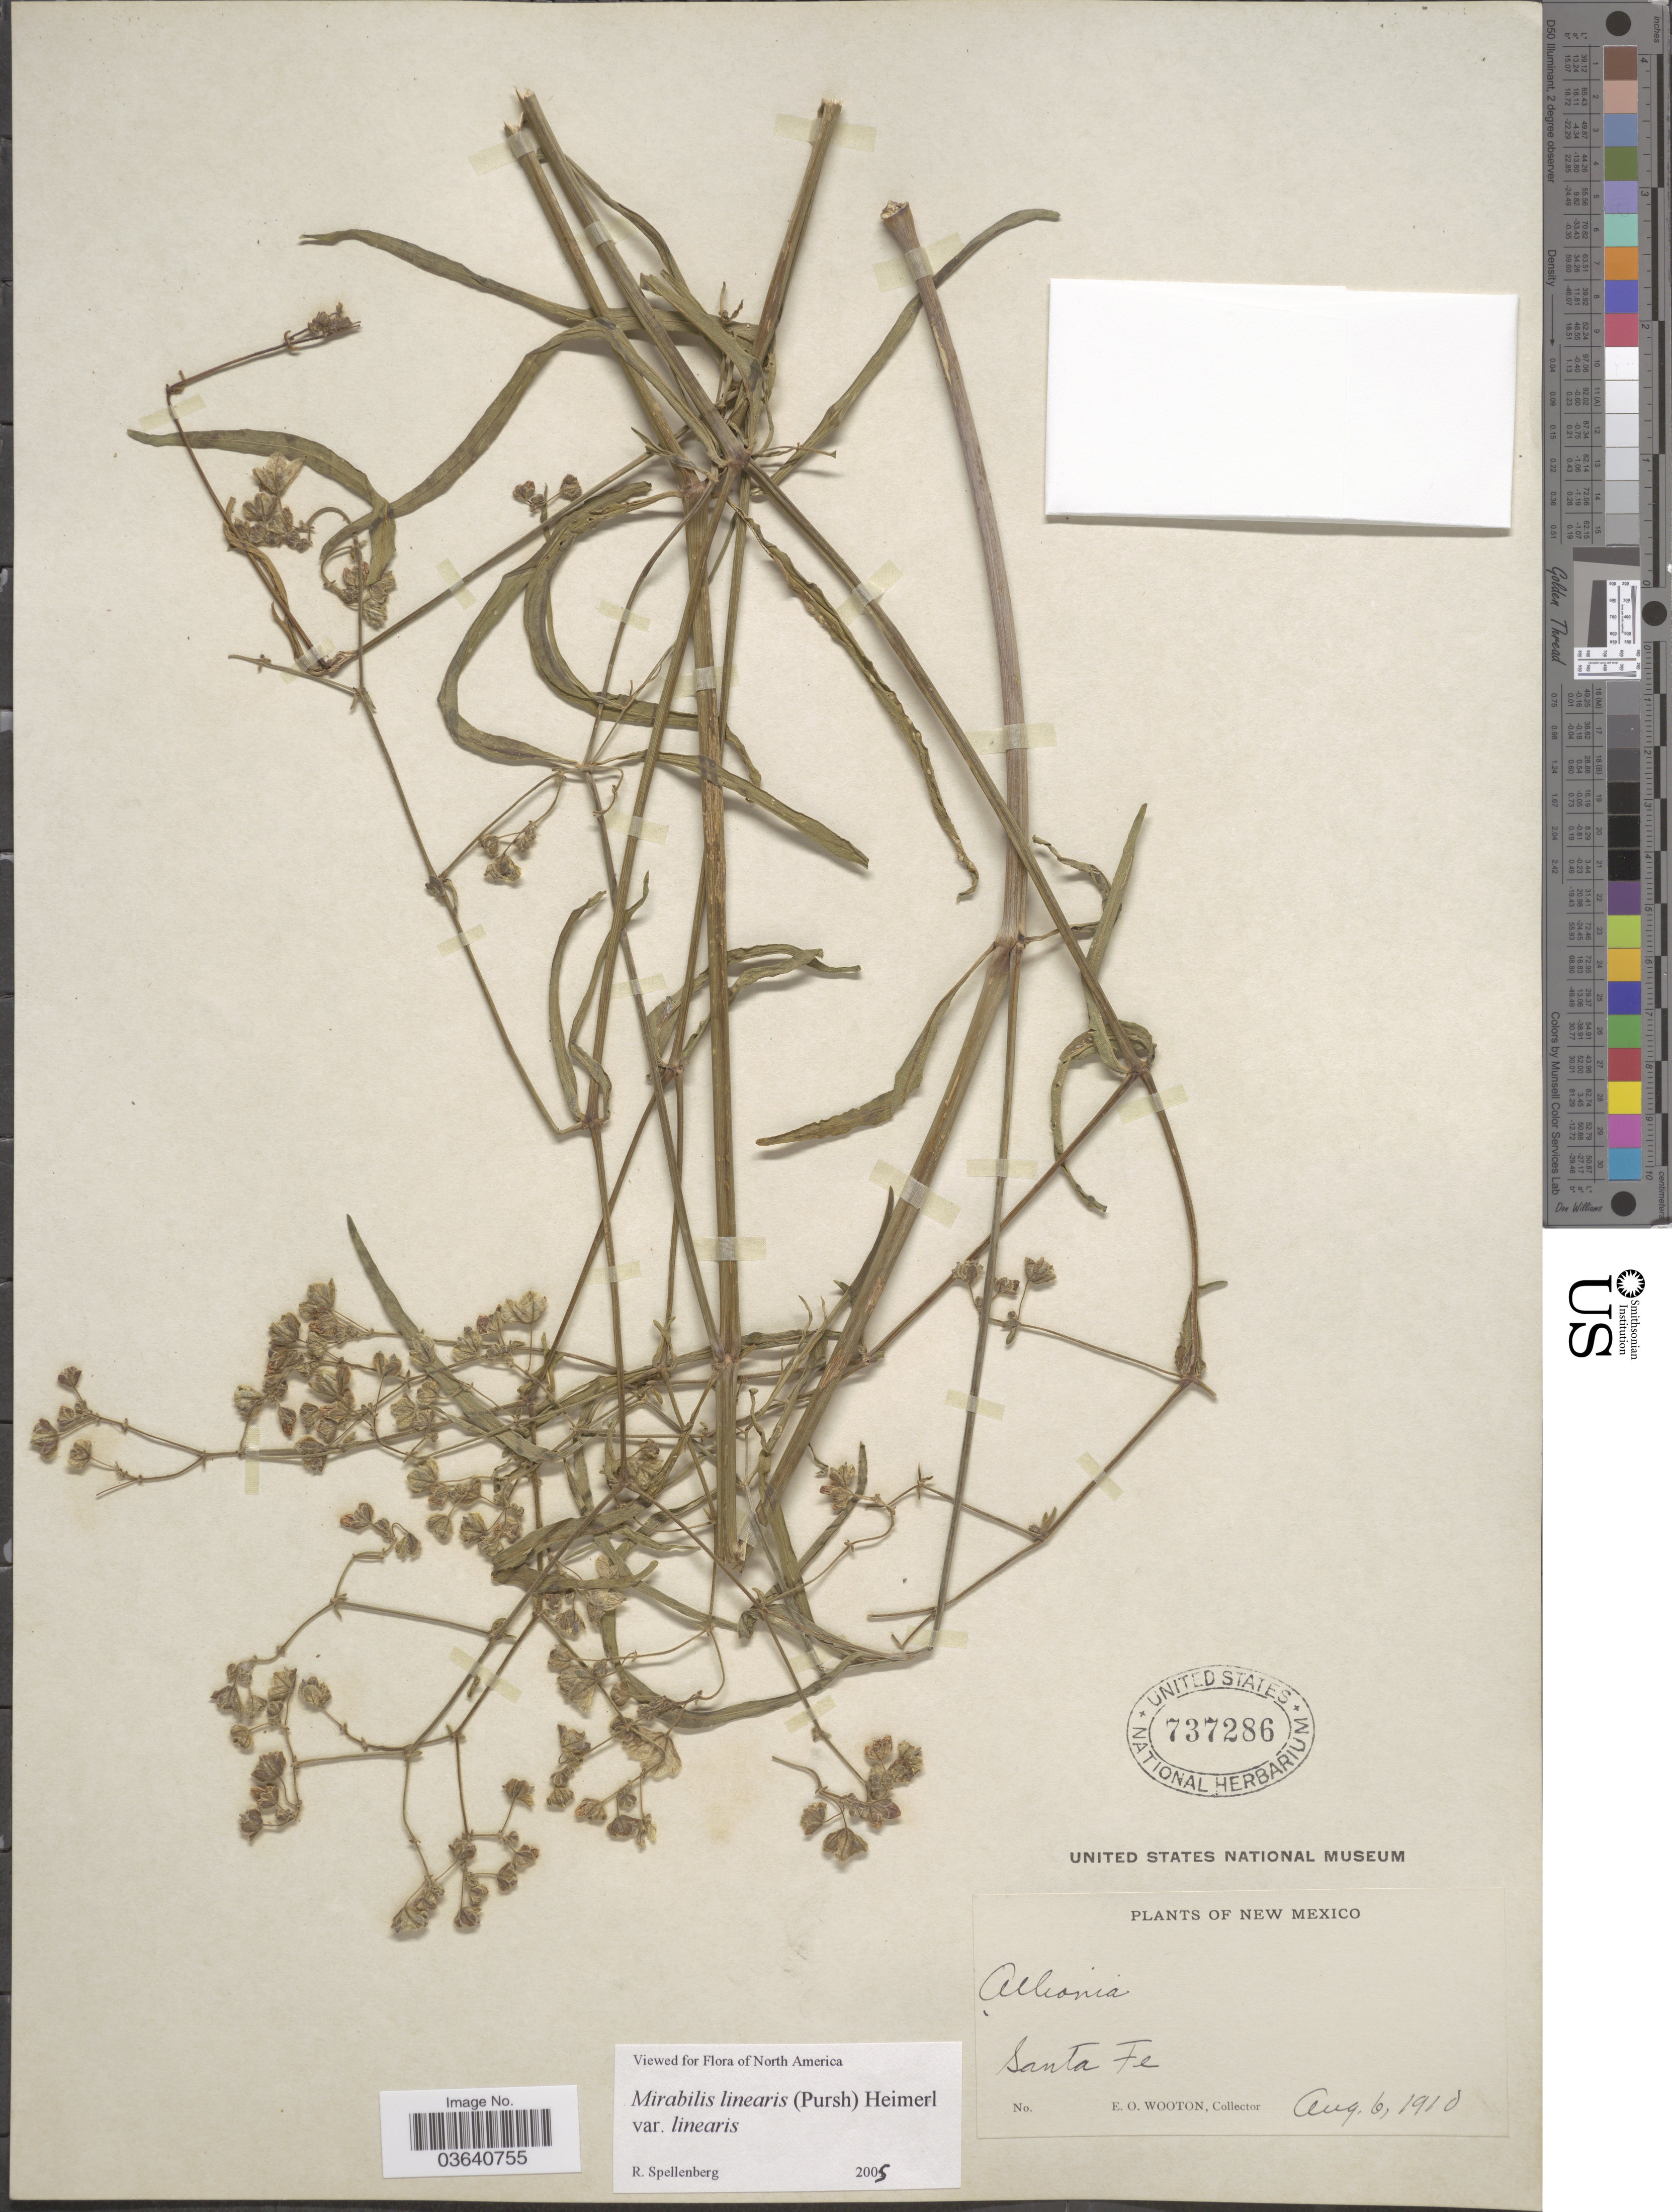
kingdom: Plantae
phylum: Tracheophyta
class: Magnoliopsida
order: Caryophyllales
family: Nyctaginaceae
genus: Mirabilis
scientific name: Mirabilis linearis var. linearis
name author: (Pursh) Heimerl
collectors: E. O. Wooton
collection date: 1910-08-06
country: United States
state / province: New Mexico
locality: Santa Fe.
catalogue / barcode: US 737286